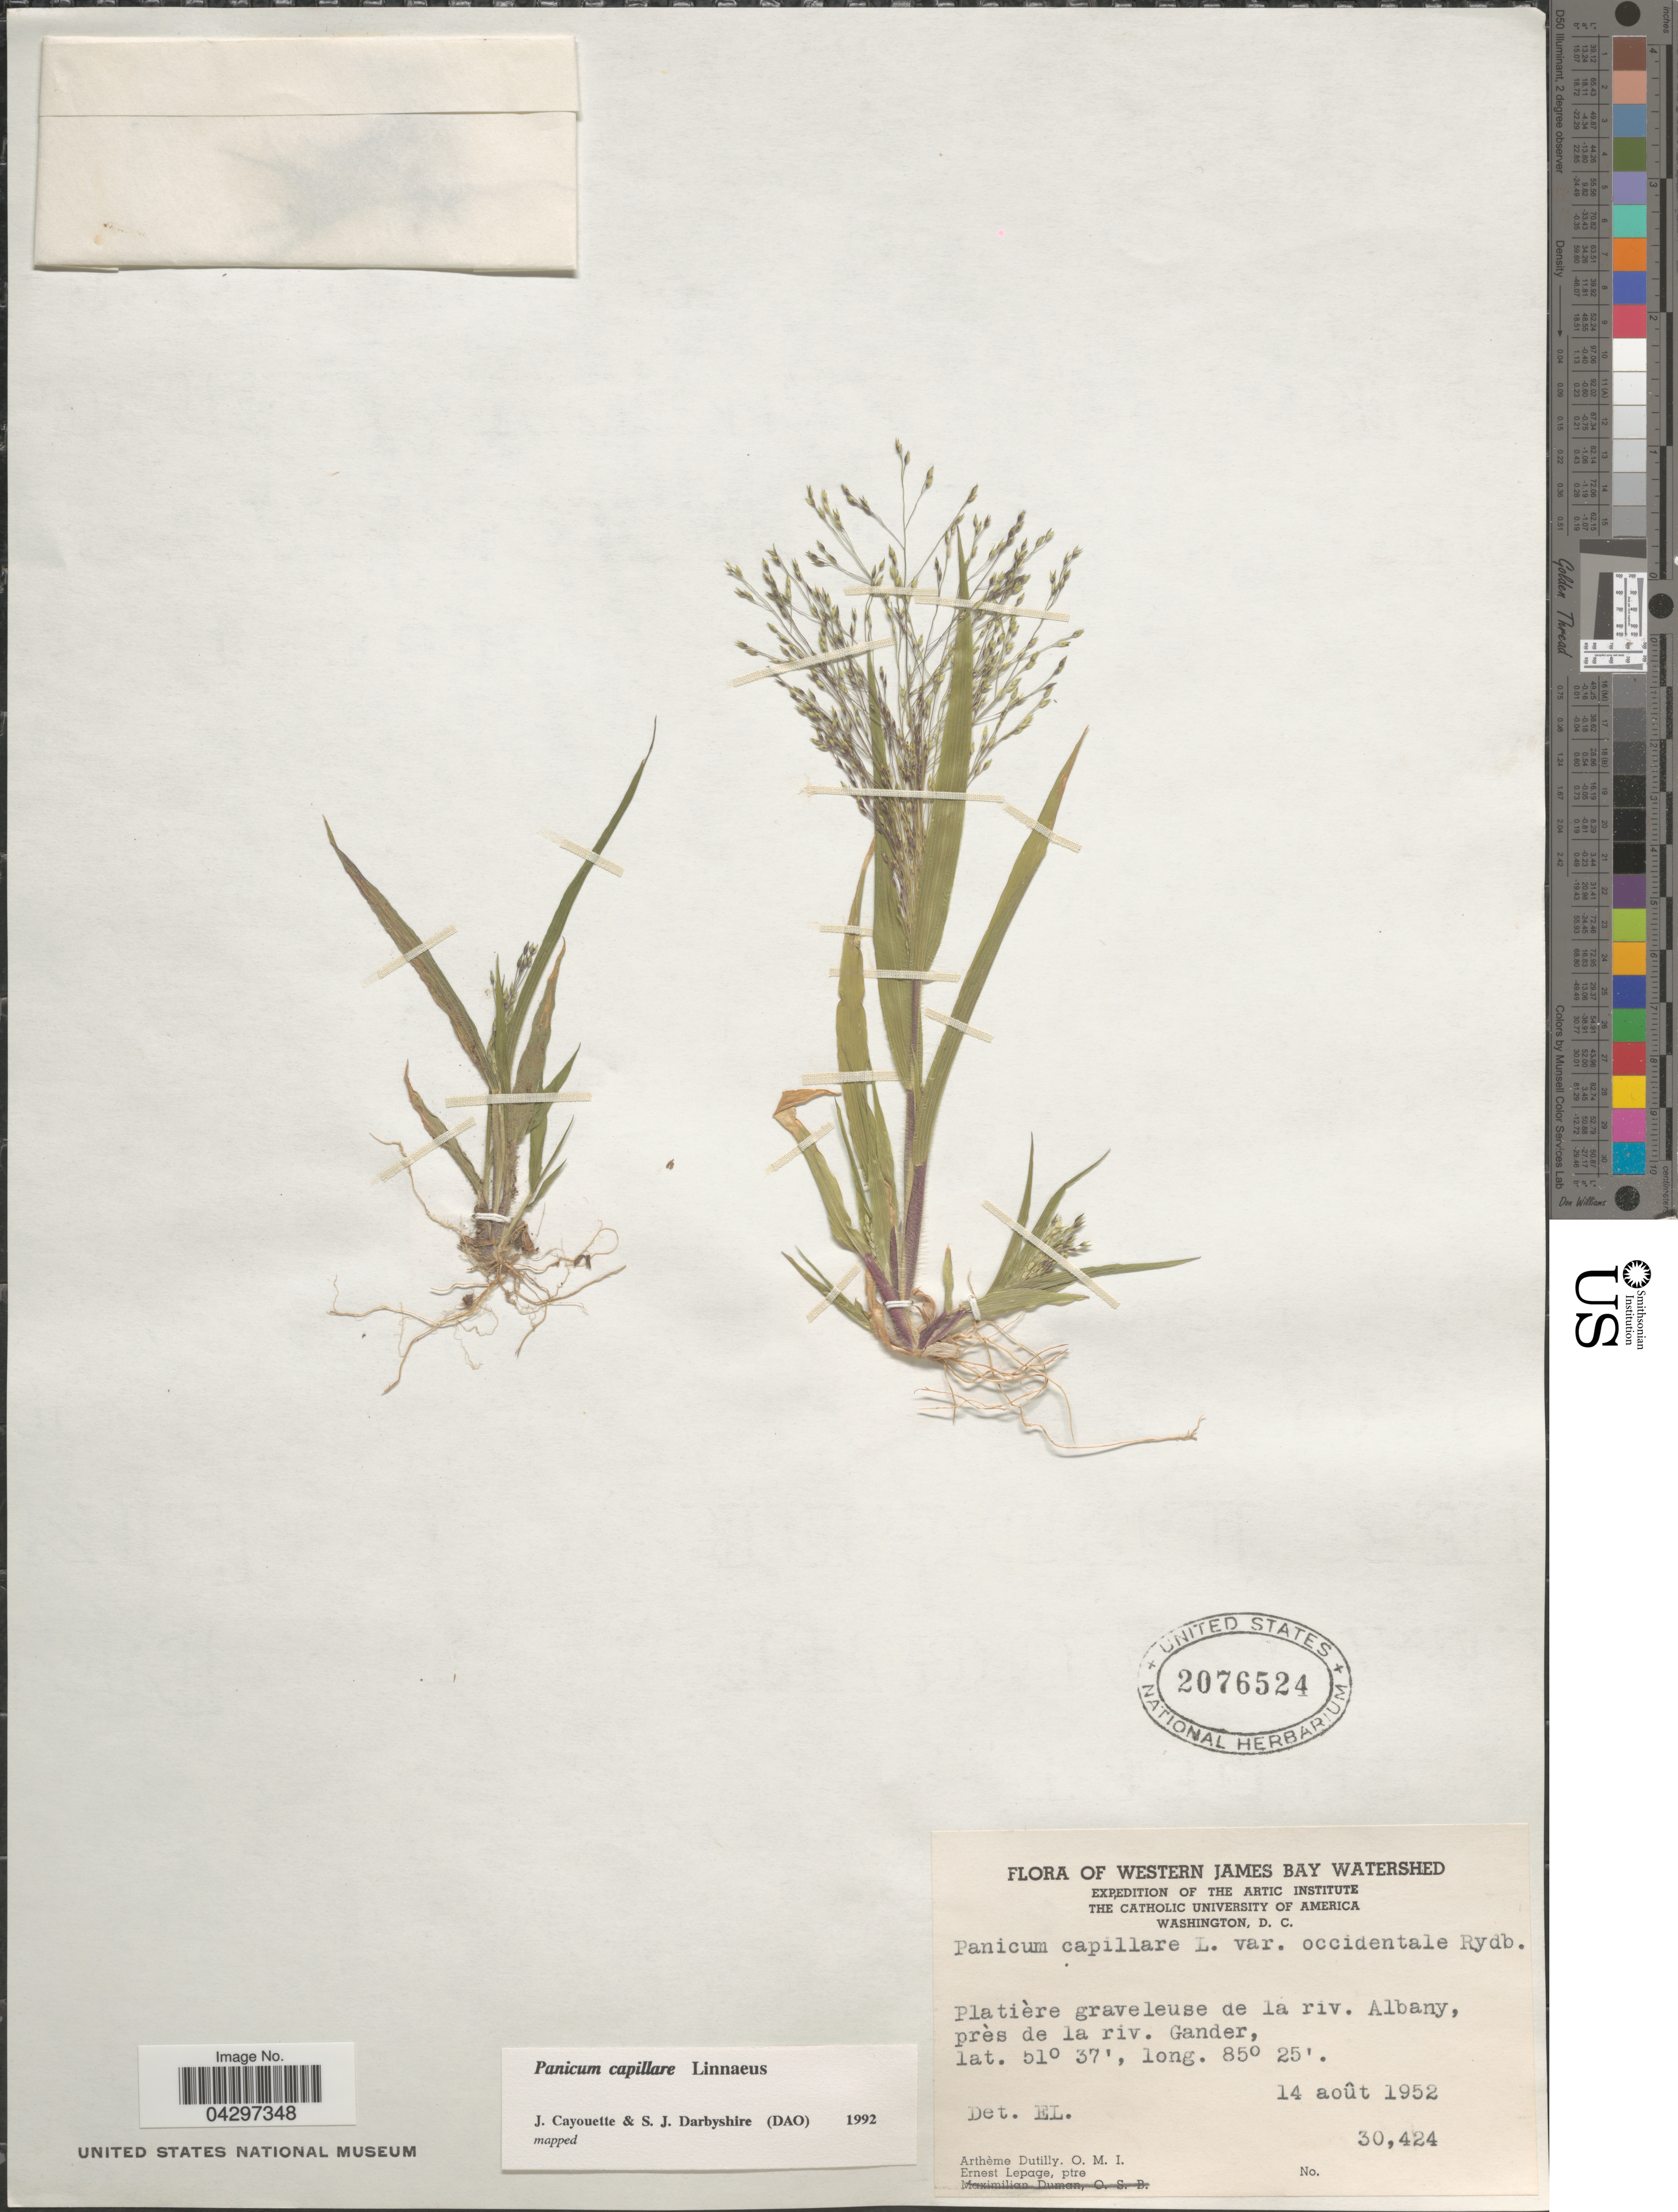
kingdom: Plantae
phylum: Tracheophyta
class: Liliopsida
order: Poales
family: Poaceae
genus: Panicum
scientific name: Panicum capillare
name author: L.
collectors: A. Dutilly & E. Lepage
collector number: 30424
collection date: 1952-08-14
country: Canada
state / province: Ontario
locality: Western James Bay Watershed. Expedition of the Arctic Institute. Platière graveleuse de la riv. Albany, près de la riv. Gander.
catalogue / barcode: US 2076524